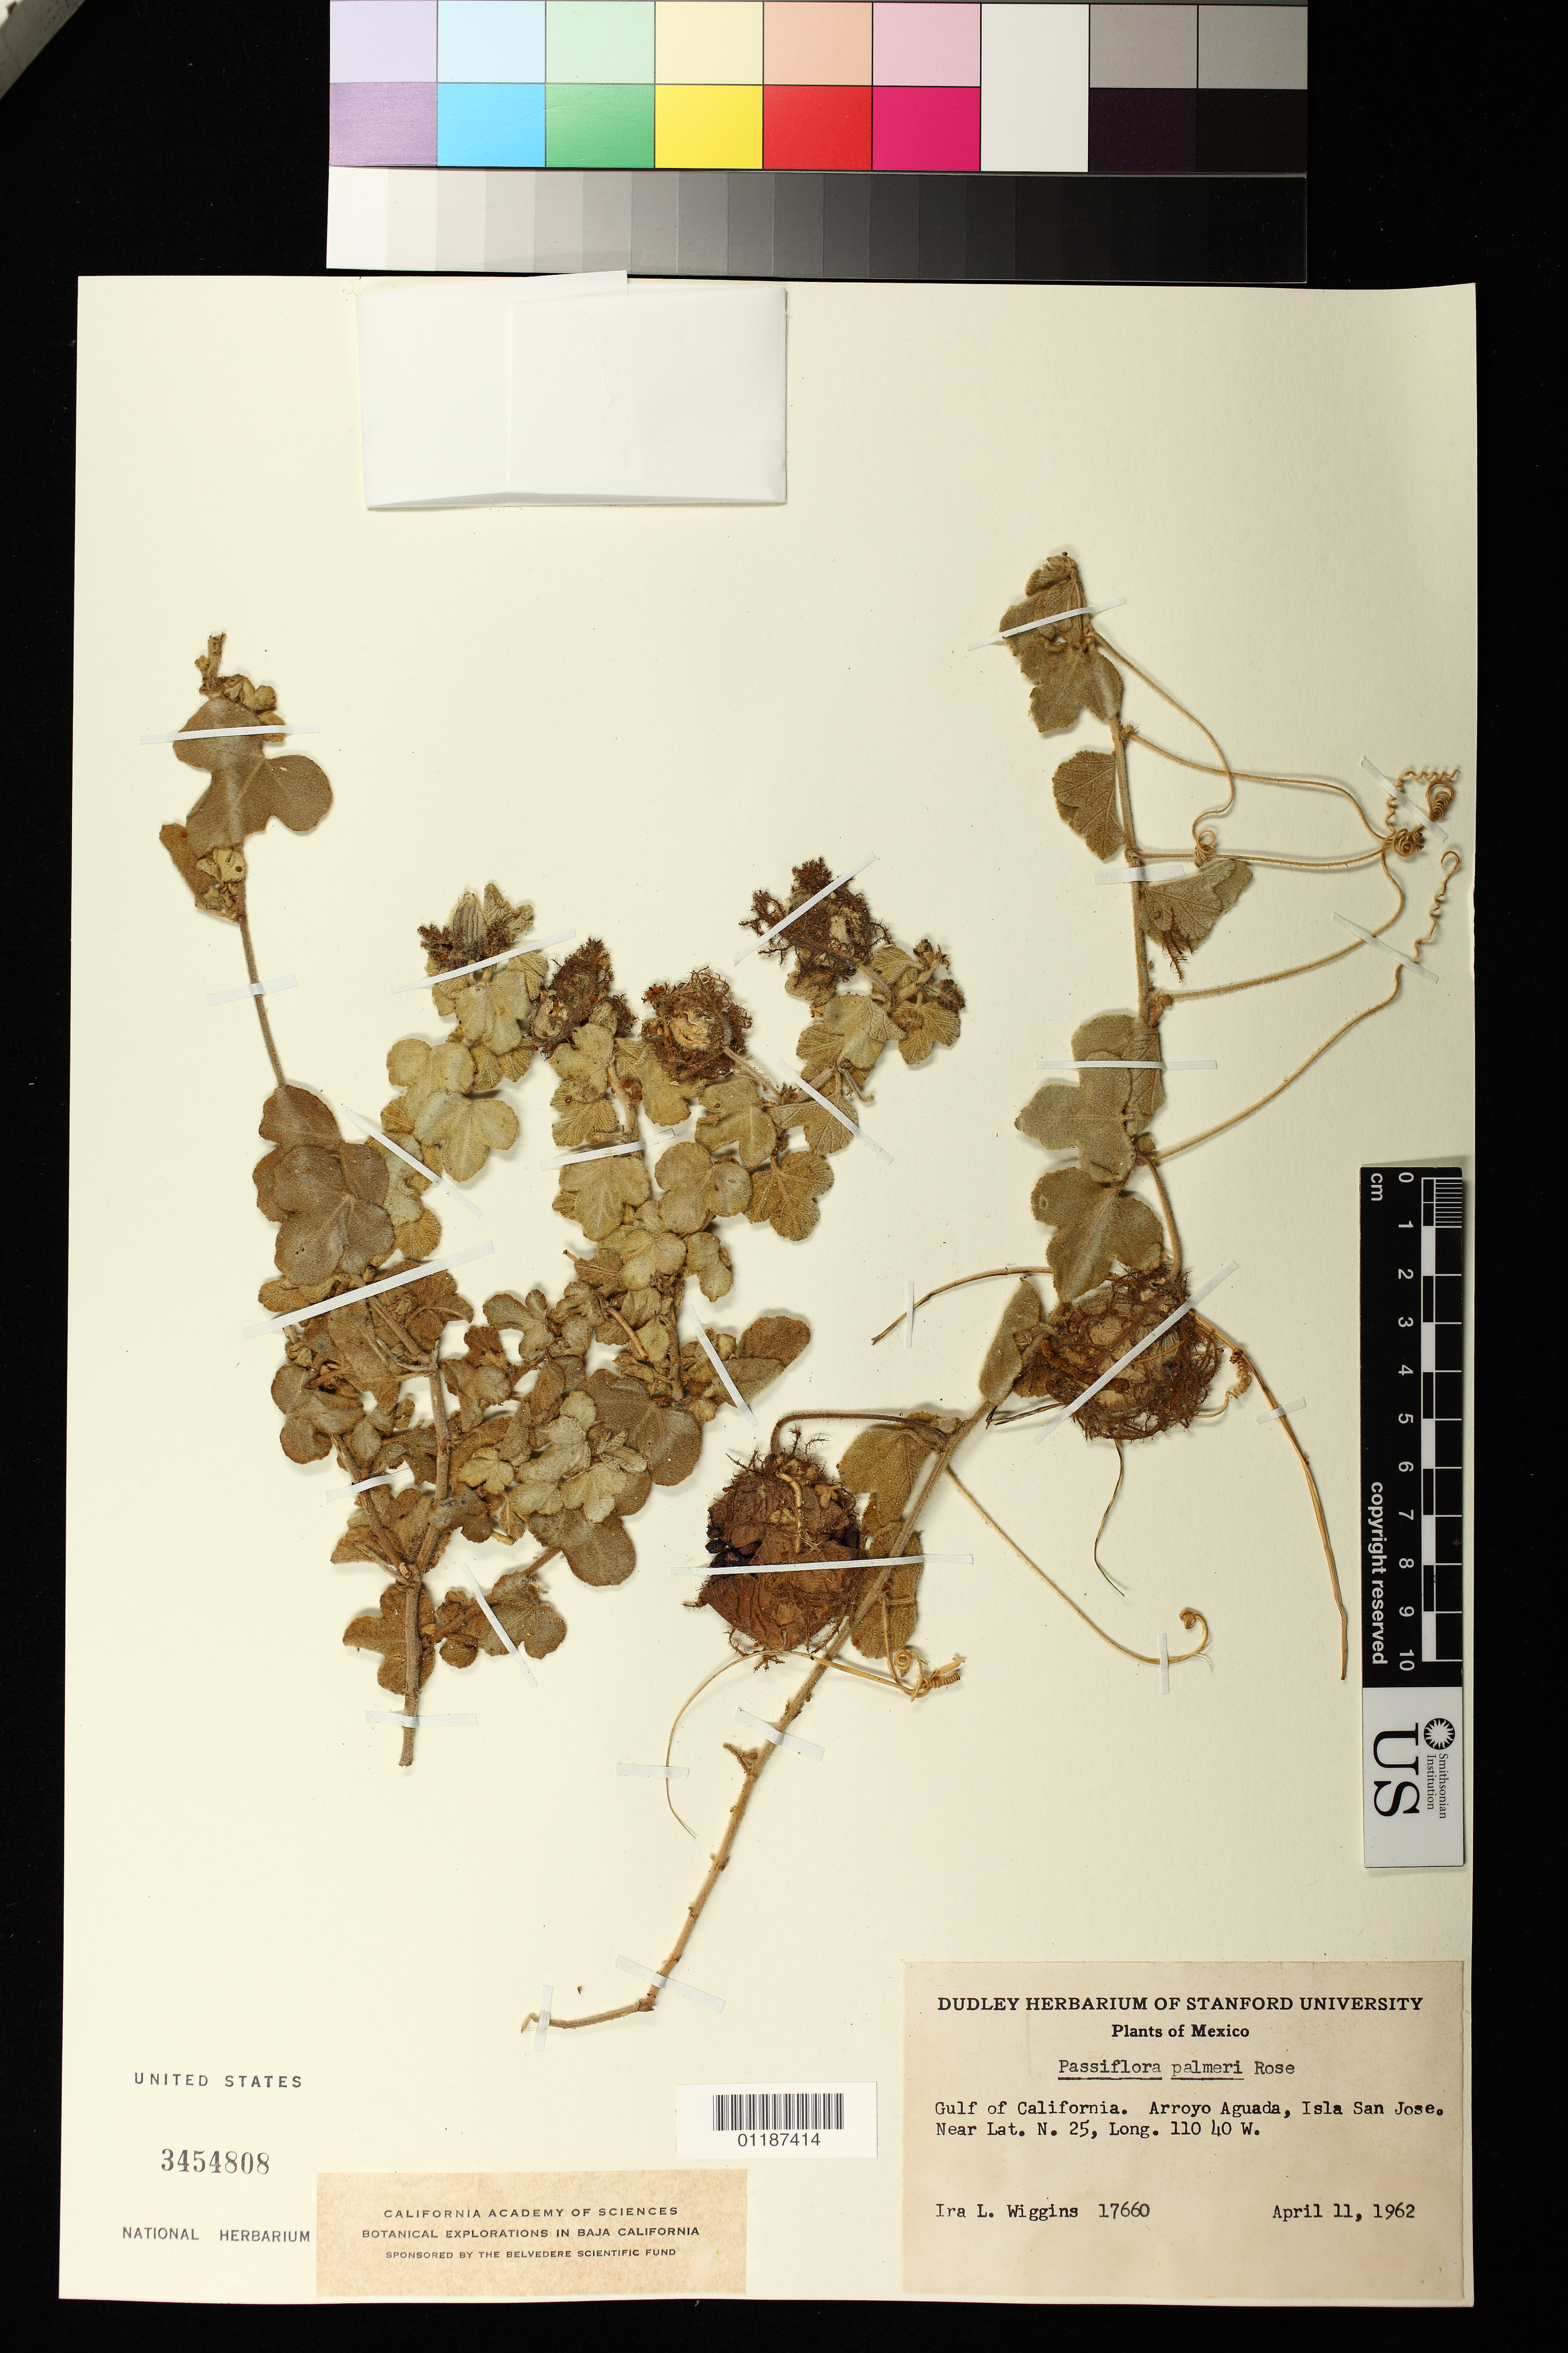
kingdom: Plantae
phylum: Tracheophyta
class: Magnoliopsida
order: Malpighiales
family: Passifloraceae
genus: Passiflora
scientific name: Passiflora fruticosa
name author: Killip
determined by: Svoboda, Harlan T., (NA), US Department of Agriculture (UNITED STATES)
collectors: I. L. Wiggins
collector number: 17660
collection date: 1962-04-11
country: Mexico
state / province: Baja California Sur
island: San Jose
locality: Gulf of California, Arroyo Aguada, Isla San Jose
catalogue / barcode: US 3454808